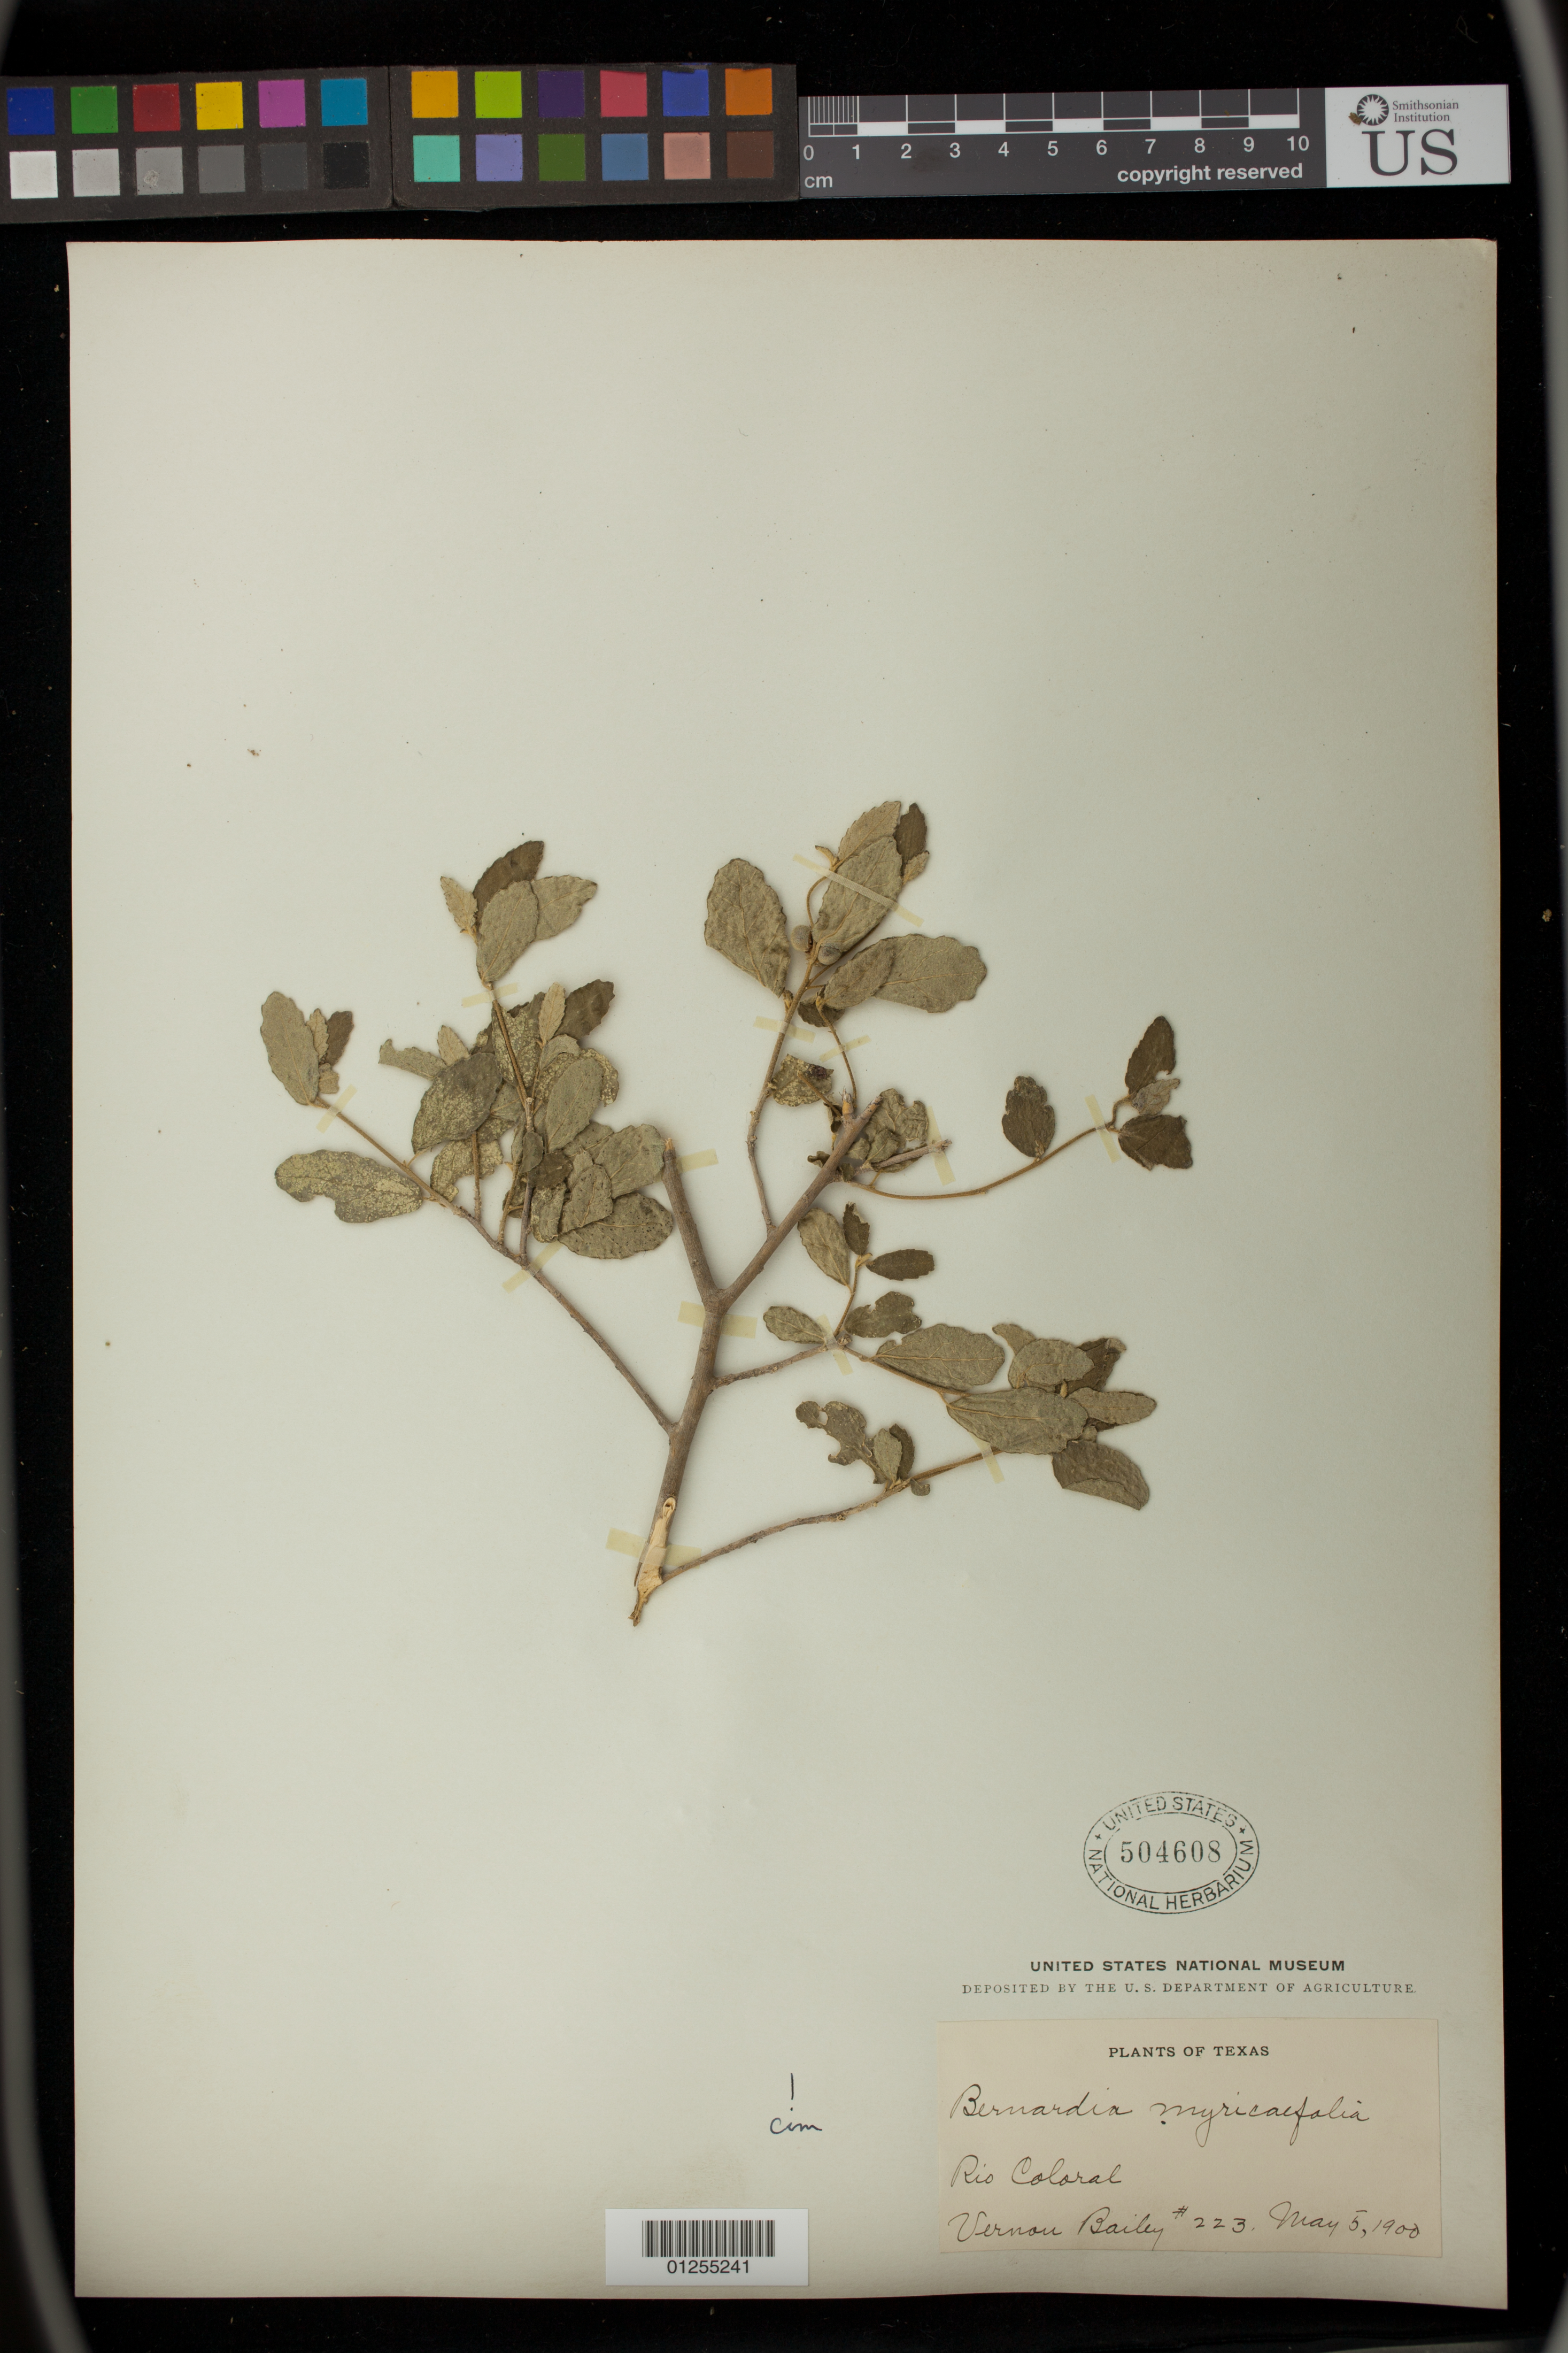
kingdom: Plantae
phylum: Tracheophyta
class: Magnoliopsida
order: Malpighiales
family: Euphorbiaceae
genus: Bernardia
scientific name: Bernardia myricifolia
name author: (Scheele) S. Watson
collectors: V. O. Bailey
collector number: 233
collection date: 1900-05-05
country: United States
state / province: Texas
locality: Rio Coloral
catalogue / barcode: US 504608